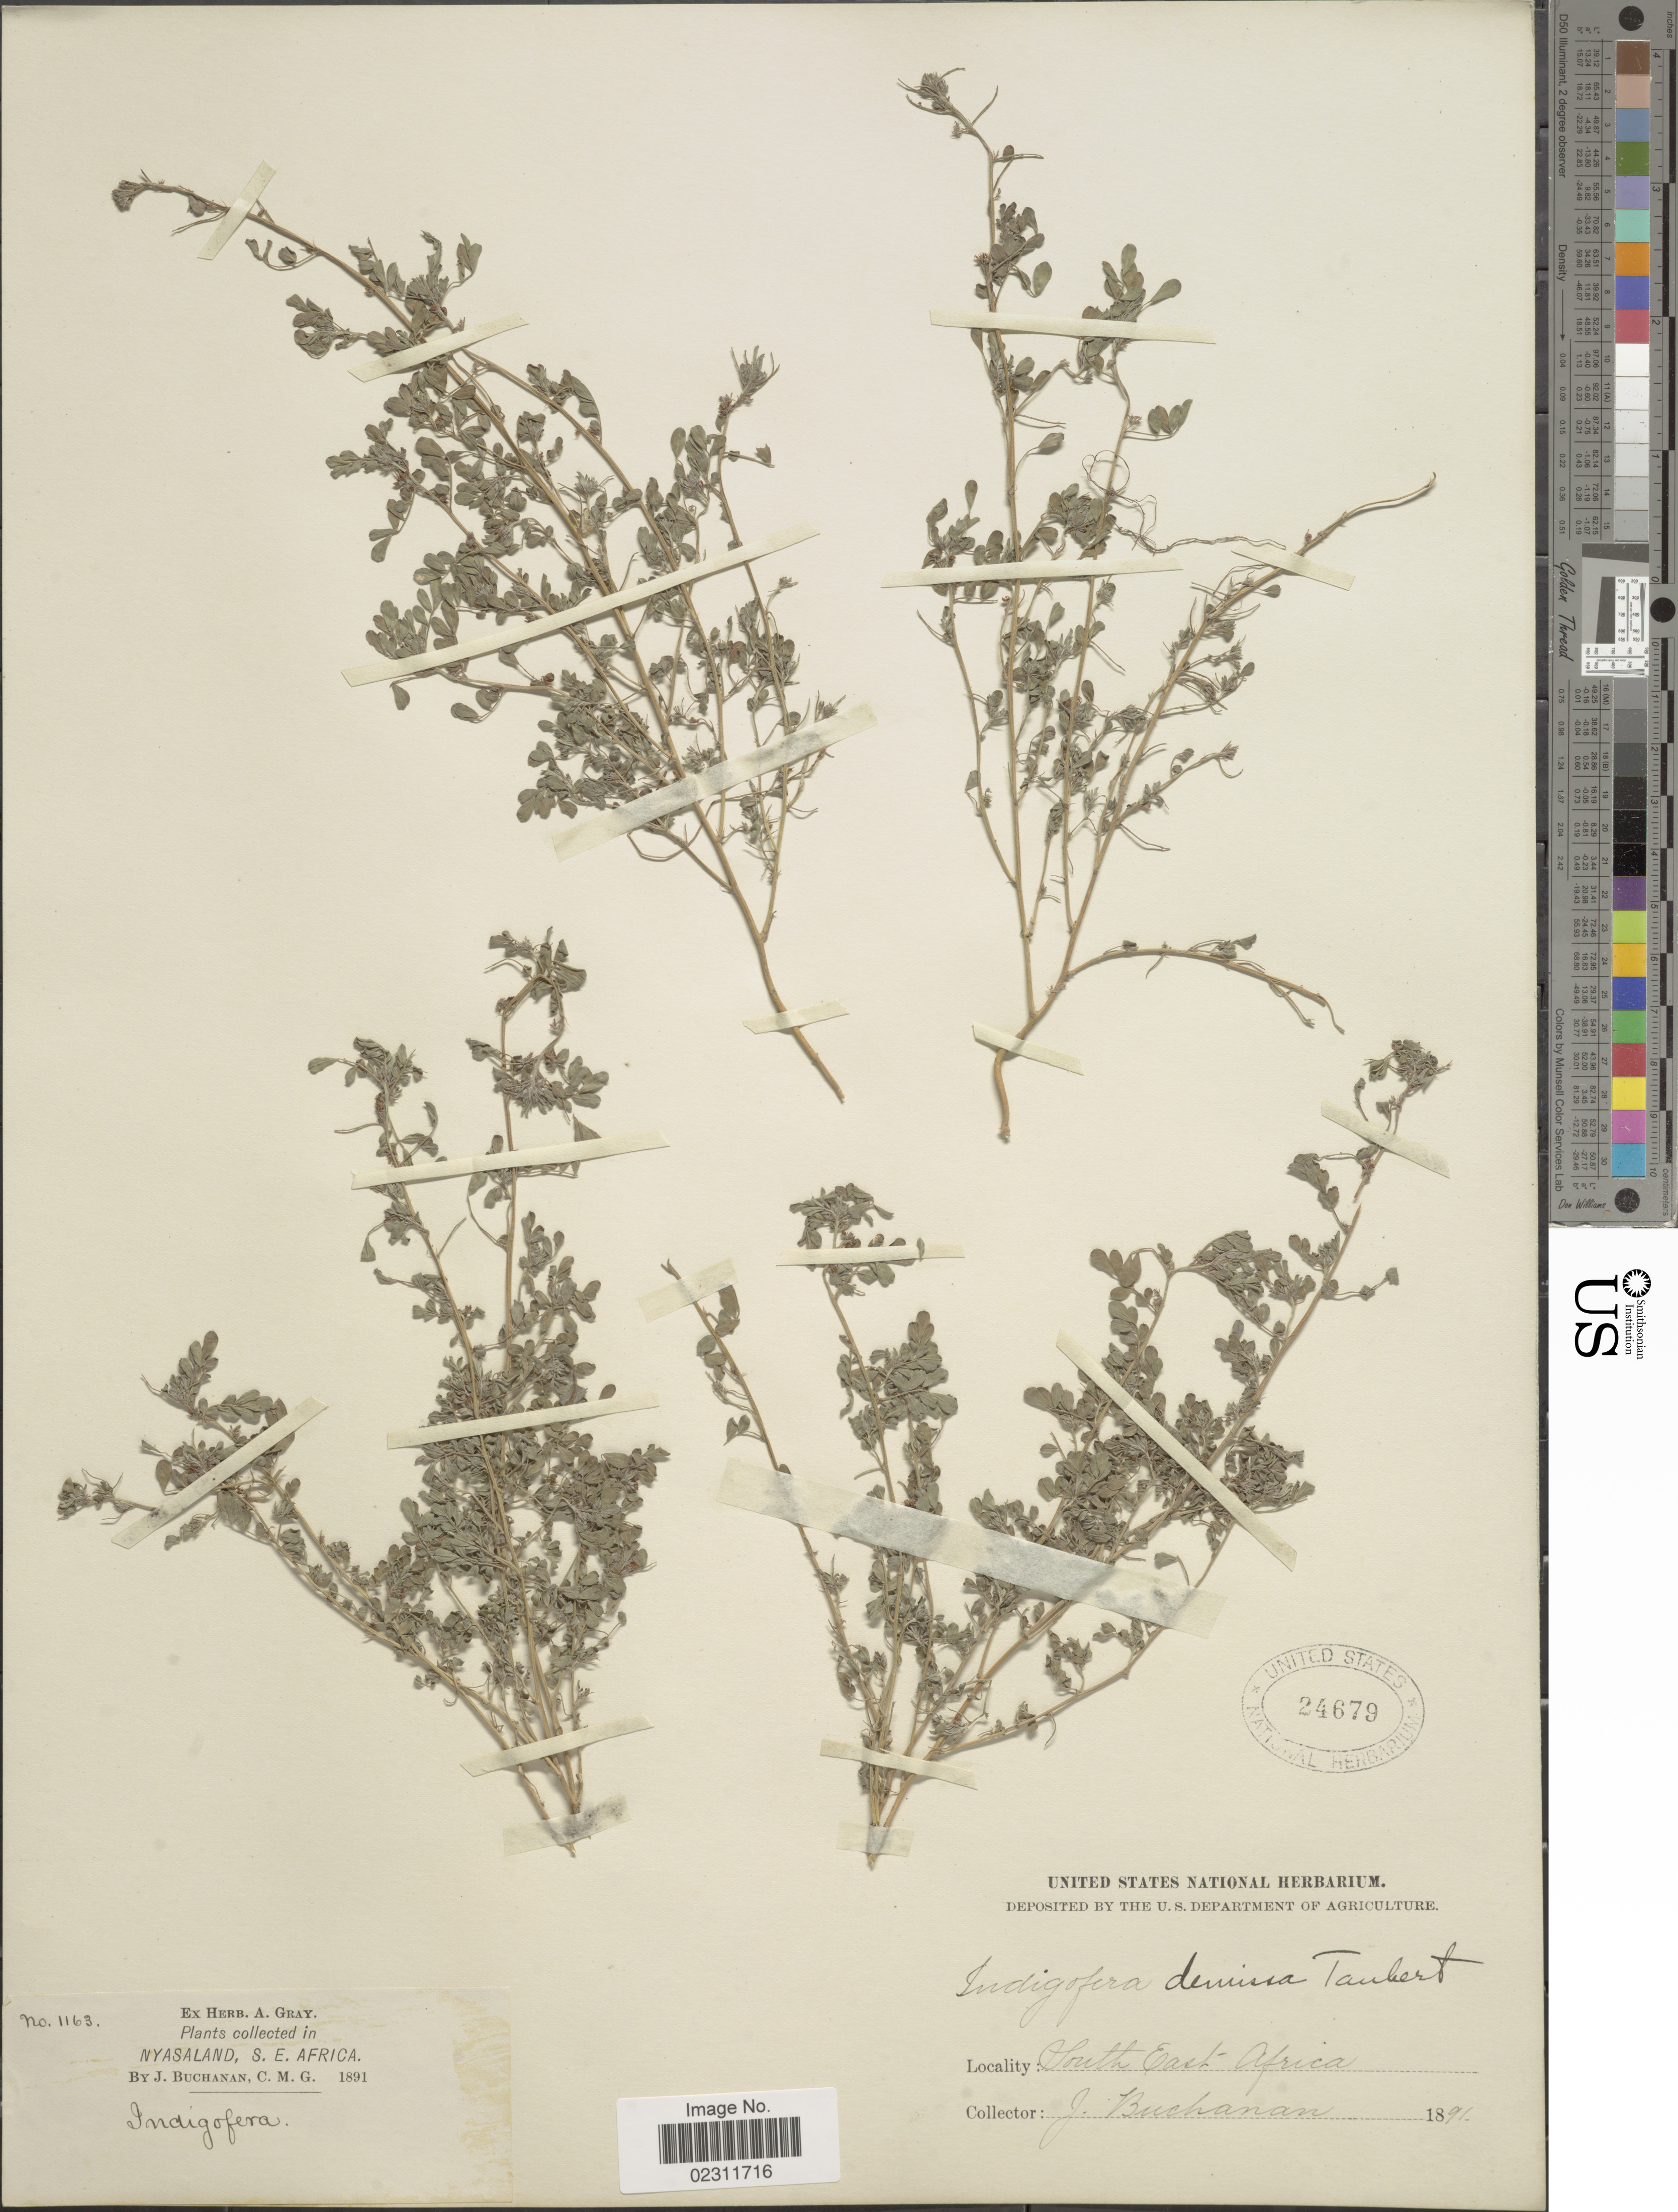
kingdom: Plantae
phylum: Tracheophyta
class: Magnoliopsida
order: Fabales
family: Fabaceae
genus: Indigofera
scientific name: Indigofera demissa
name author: Taub.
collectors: J. Buchanan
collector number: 1163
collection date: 1891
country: Malawi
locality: Nyasaland, South East Africa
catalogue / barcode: US 24679